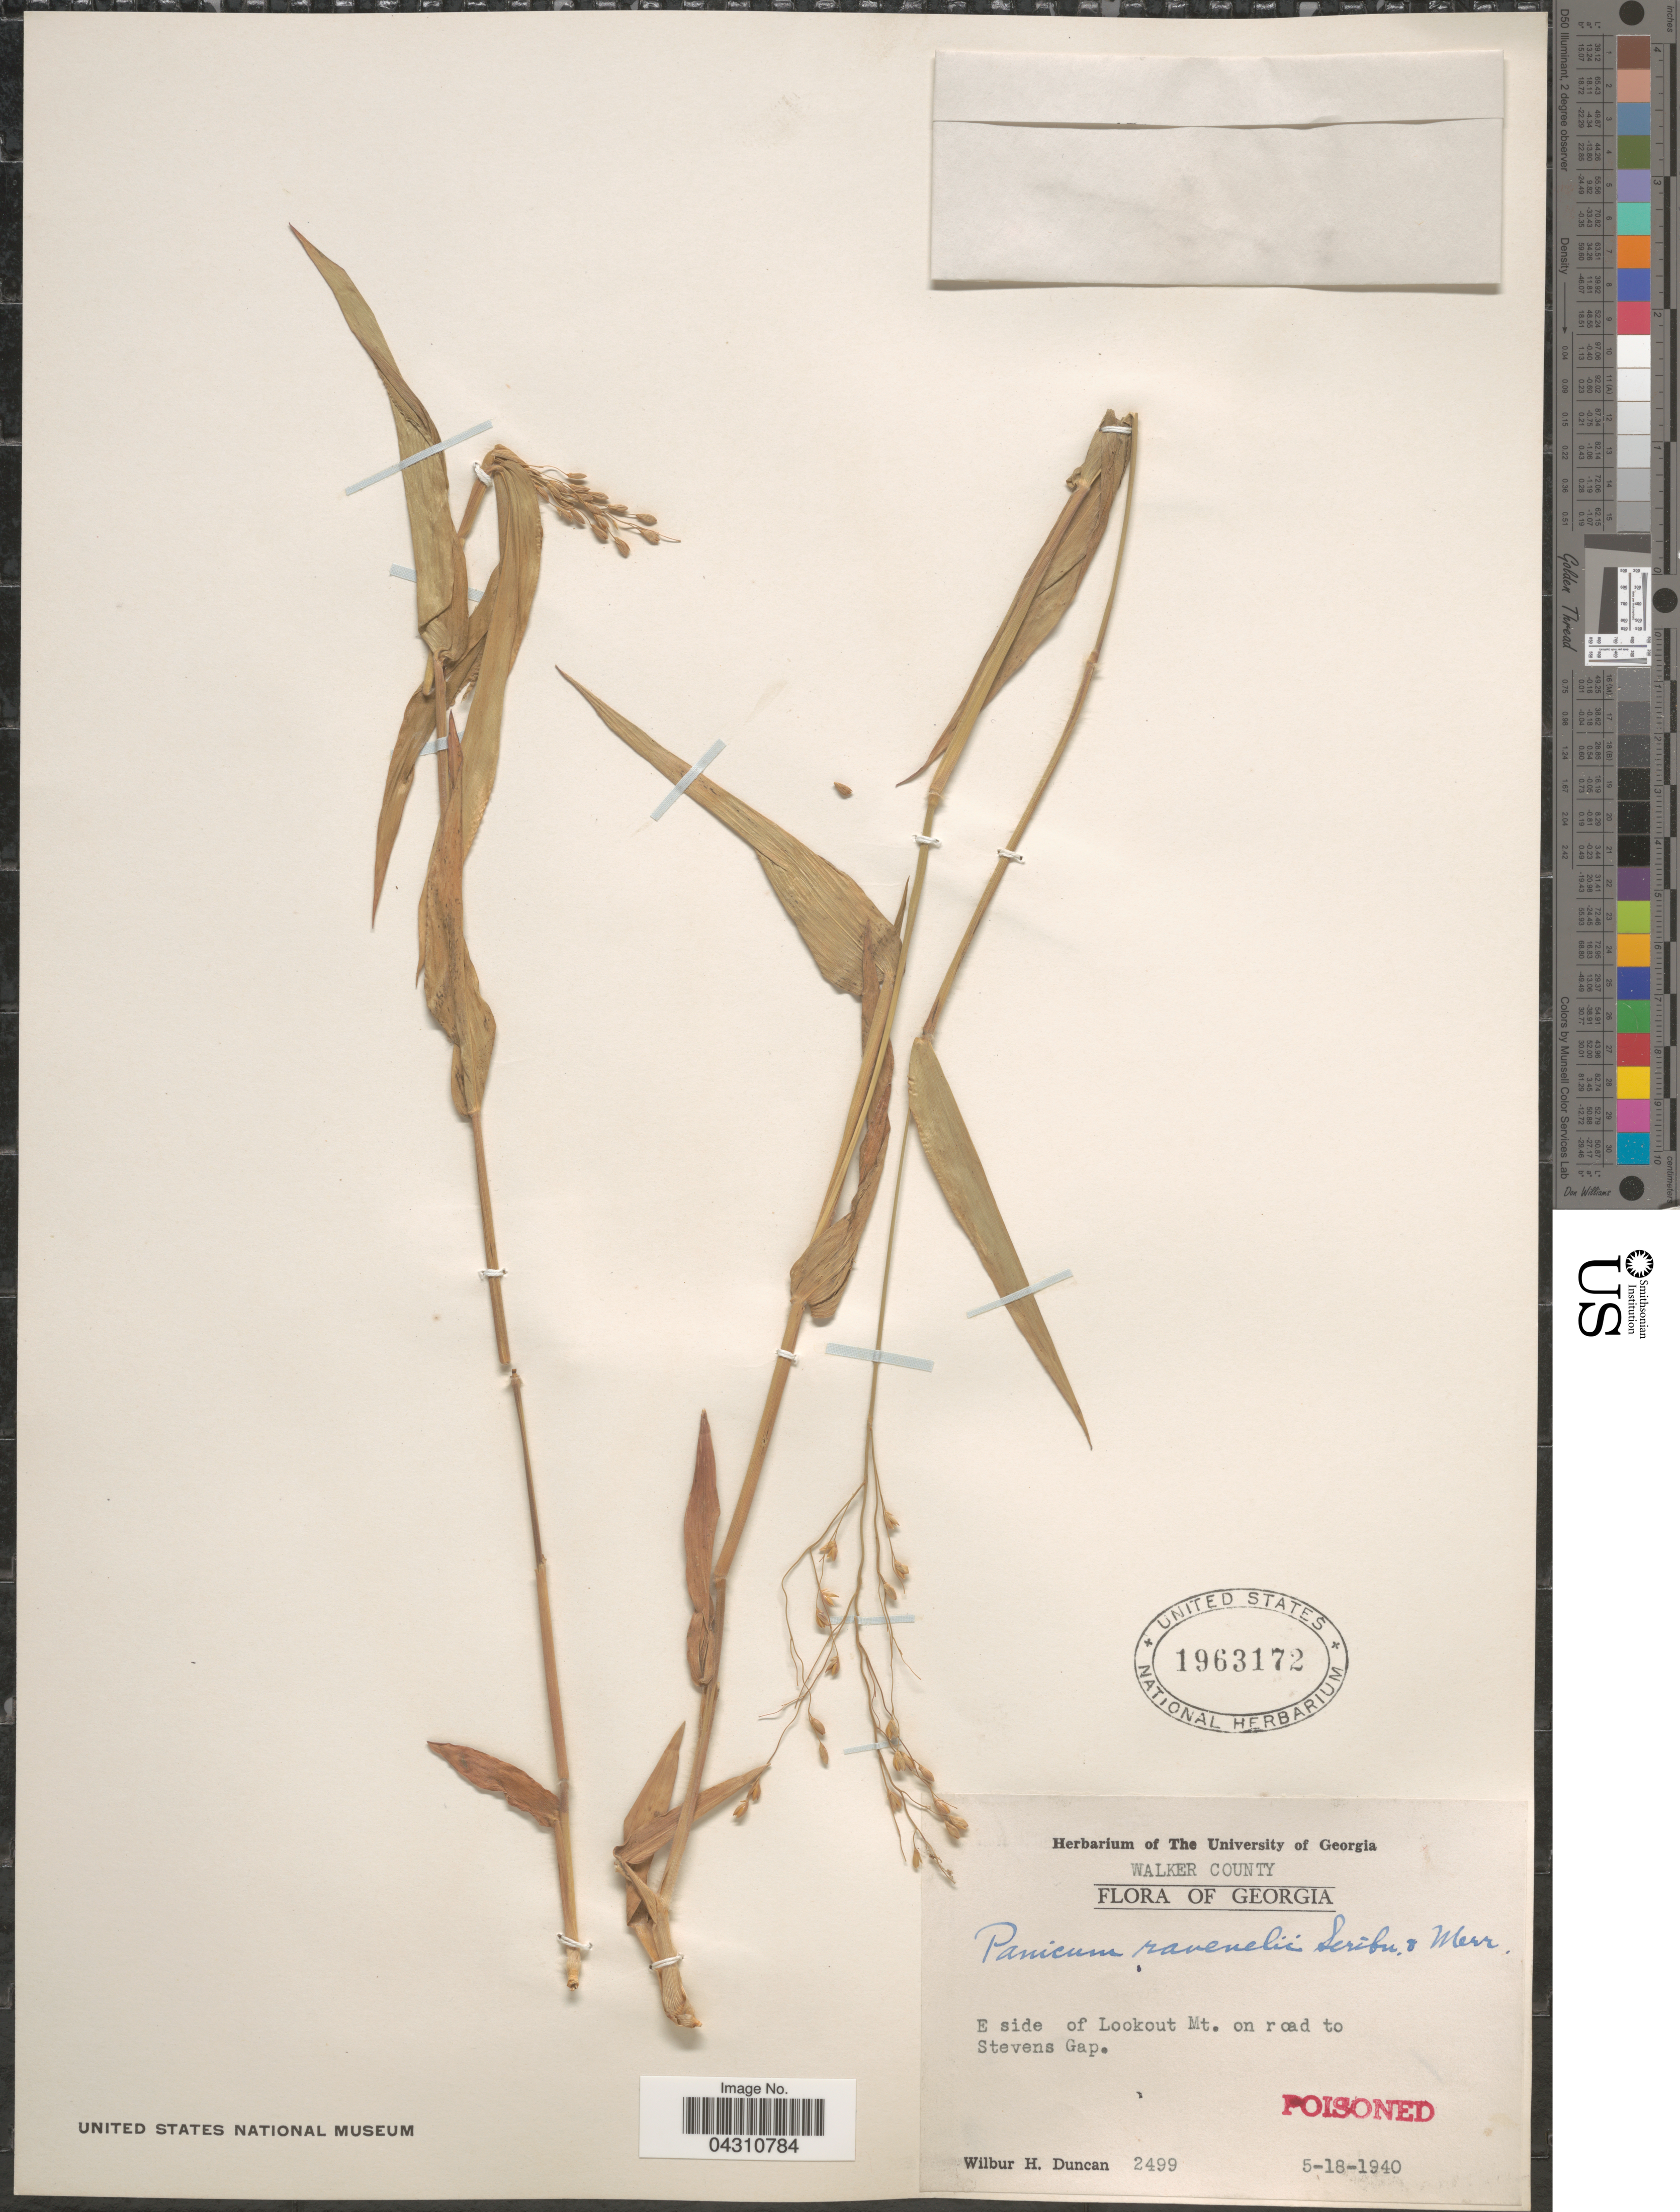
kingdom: Plantae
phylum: Tracheophyta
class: Liliopsida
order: Poales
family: Poaceae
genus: Dichanthelium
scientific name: Dichanthelium ravenelii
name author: (Scribn. & Merr.) Gould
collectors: W. H. Duncan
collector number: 2499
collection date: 1940-05-18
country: United States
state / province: Georgia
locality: Walker County. E side of Lookout Mt. on road to Stevens Gap.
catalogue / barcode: US 1963172